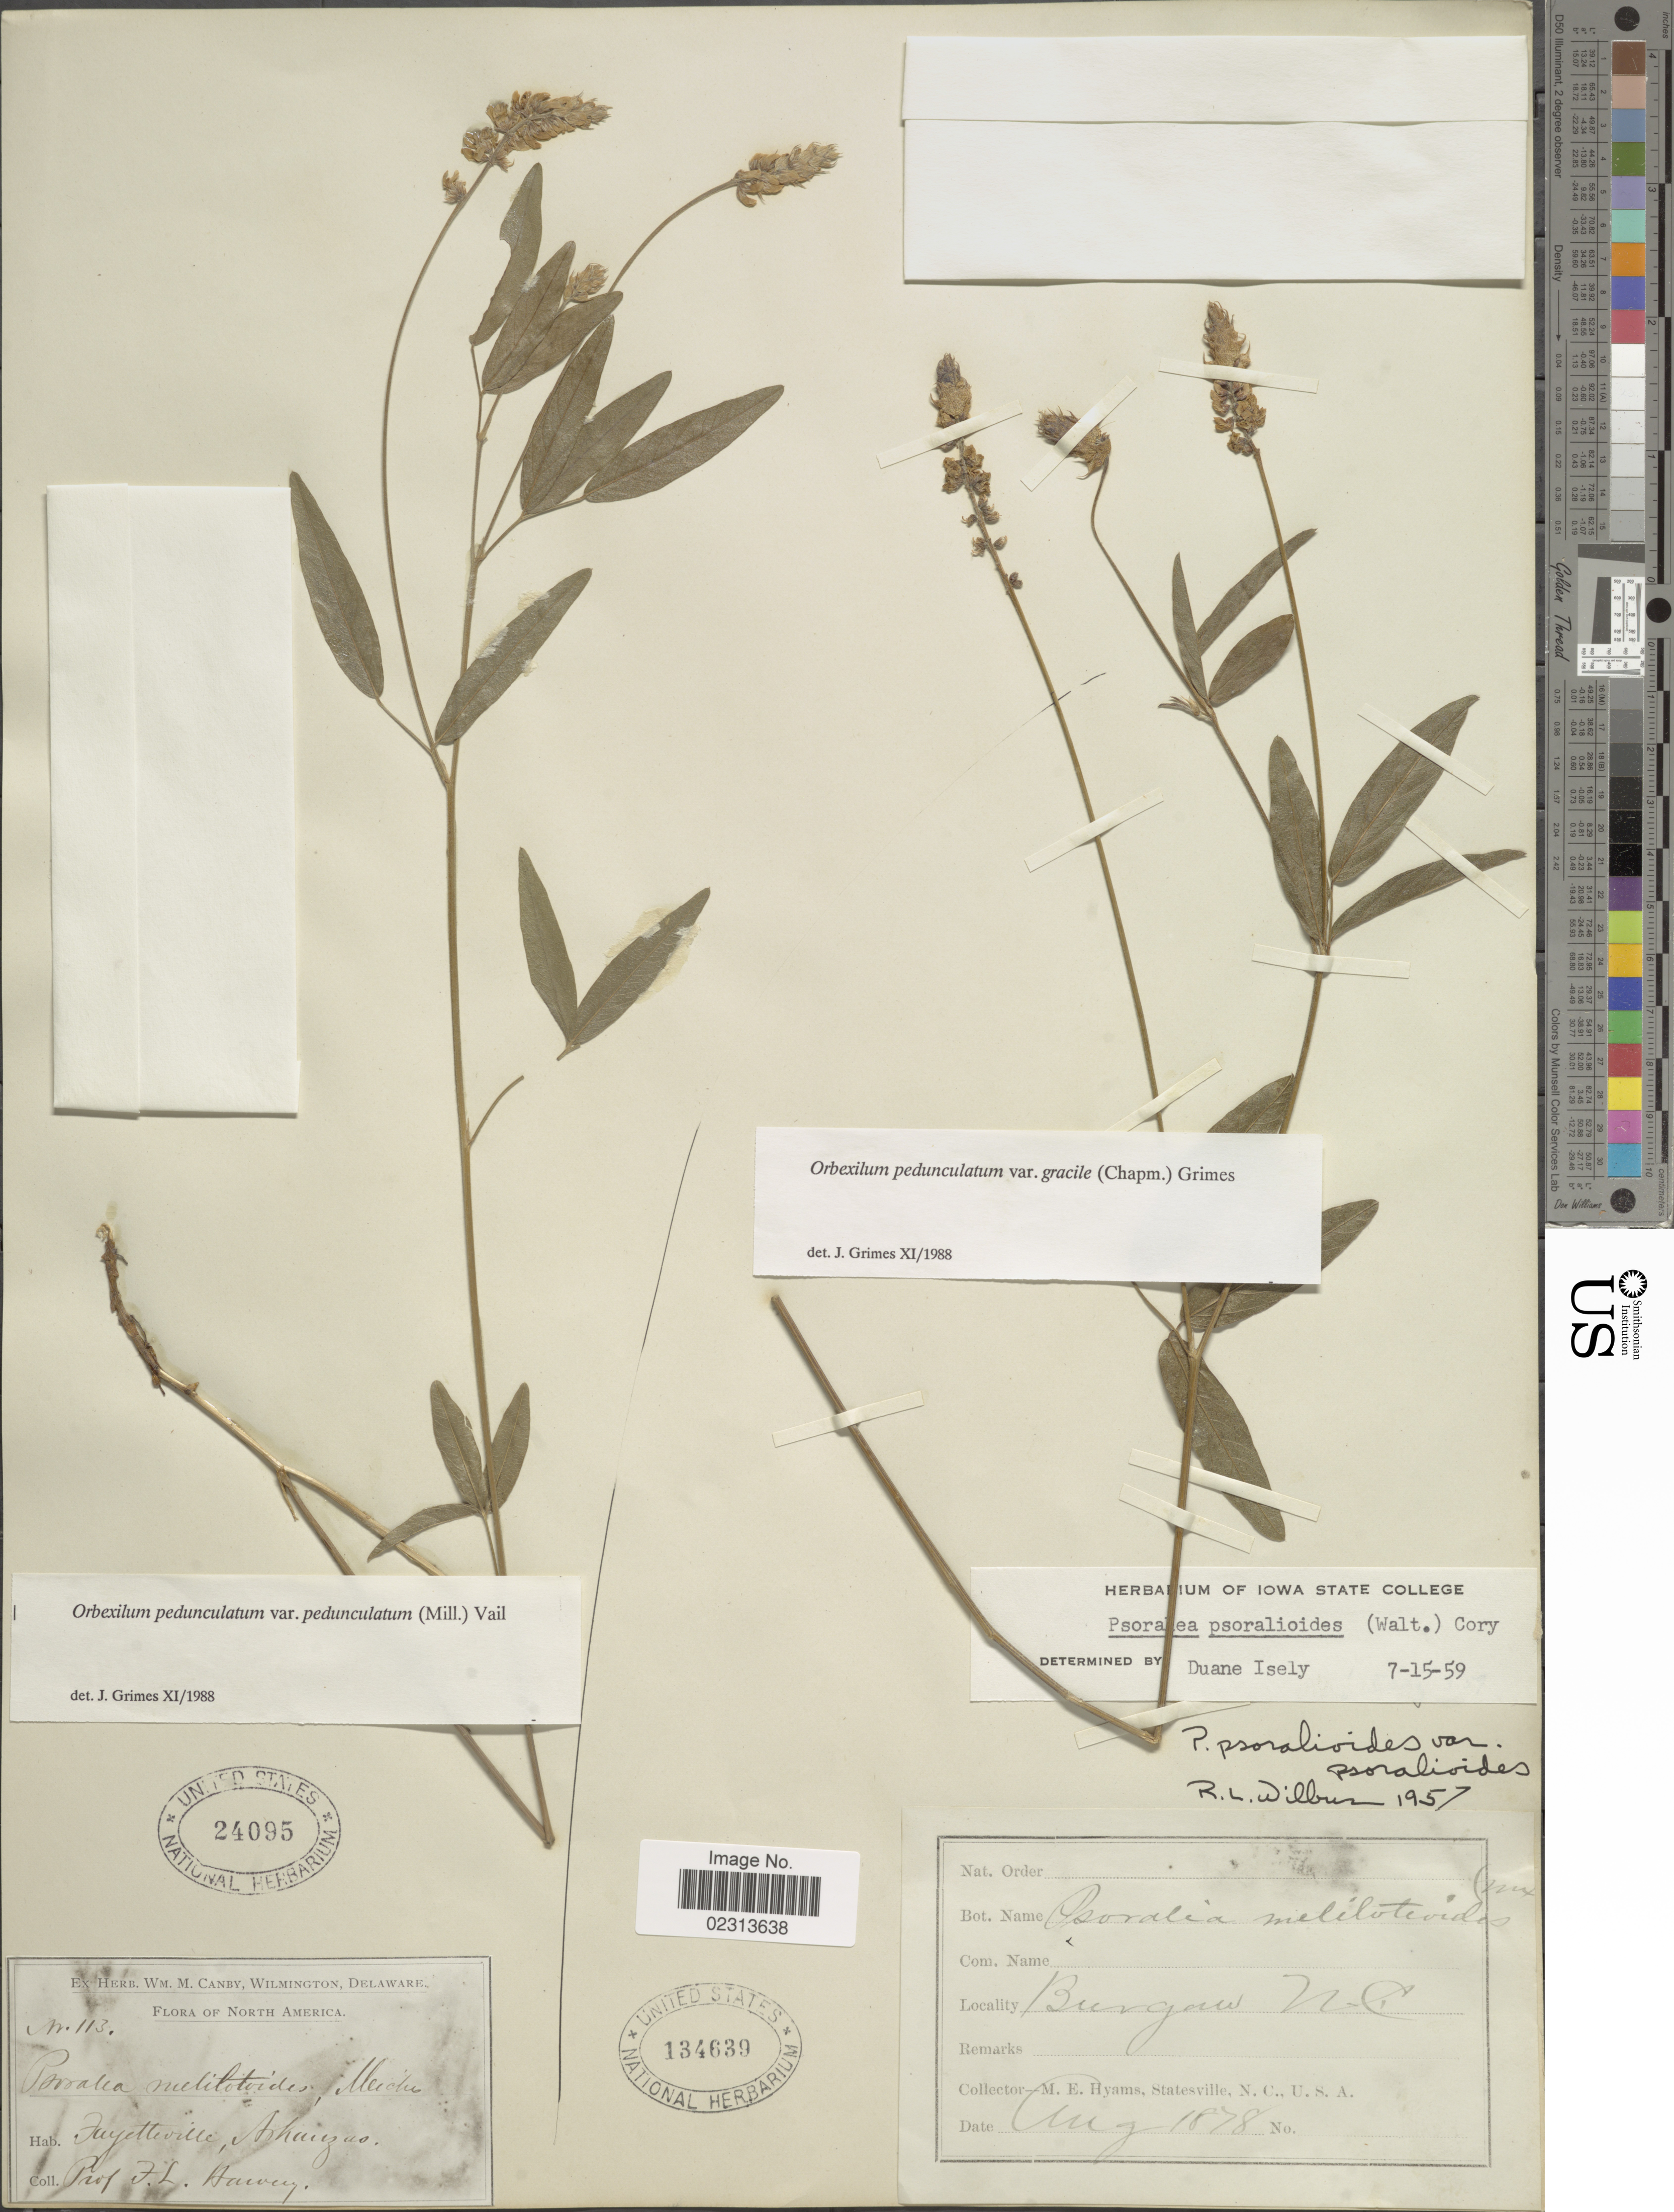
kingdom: Plantae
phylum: Tracheophyta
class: Magnoliopsida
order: Fabales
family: Fabaceae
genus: Orbexilum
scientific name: Orbexilum pedunculatum var. pedunculatum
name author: (Miller) Rydberg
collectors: M. E. Hyams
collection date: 1878-08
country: United States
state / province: North Carolina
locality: Burgaw N.C.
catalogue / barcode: US 134639-2